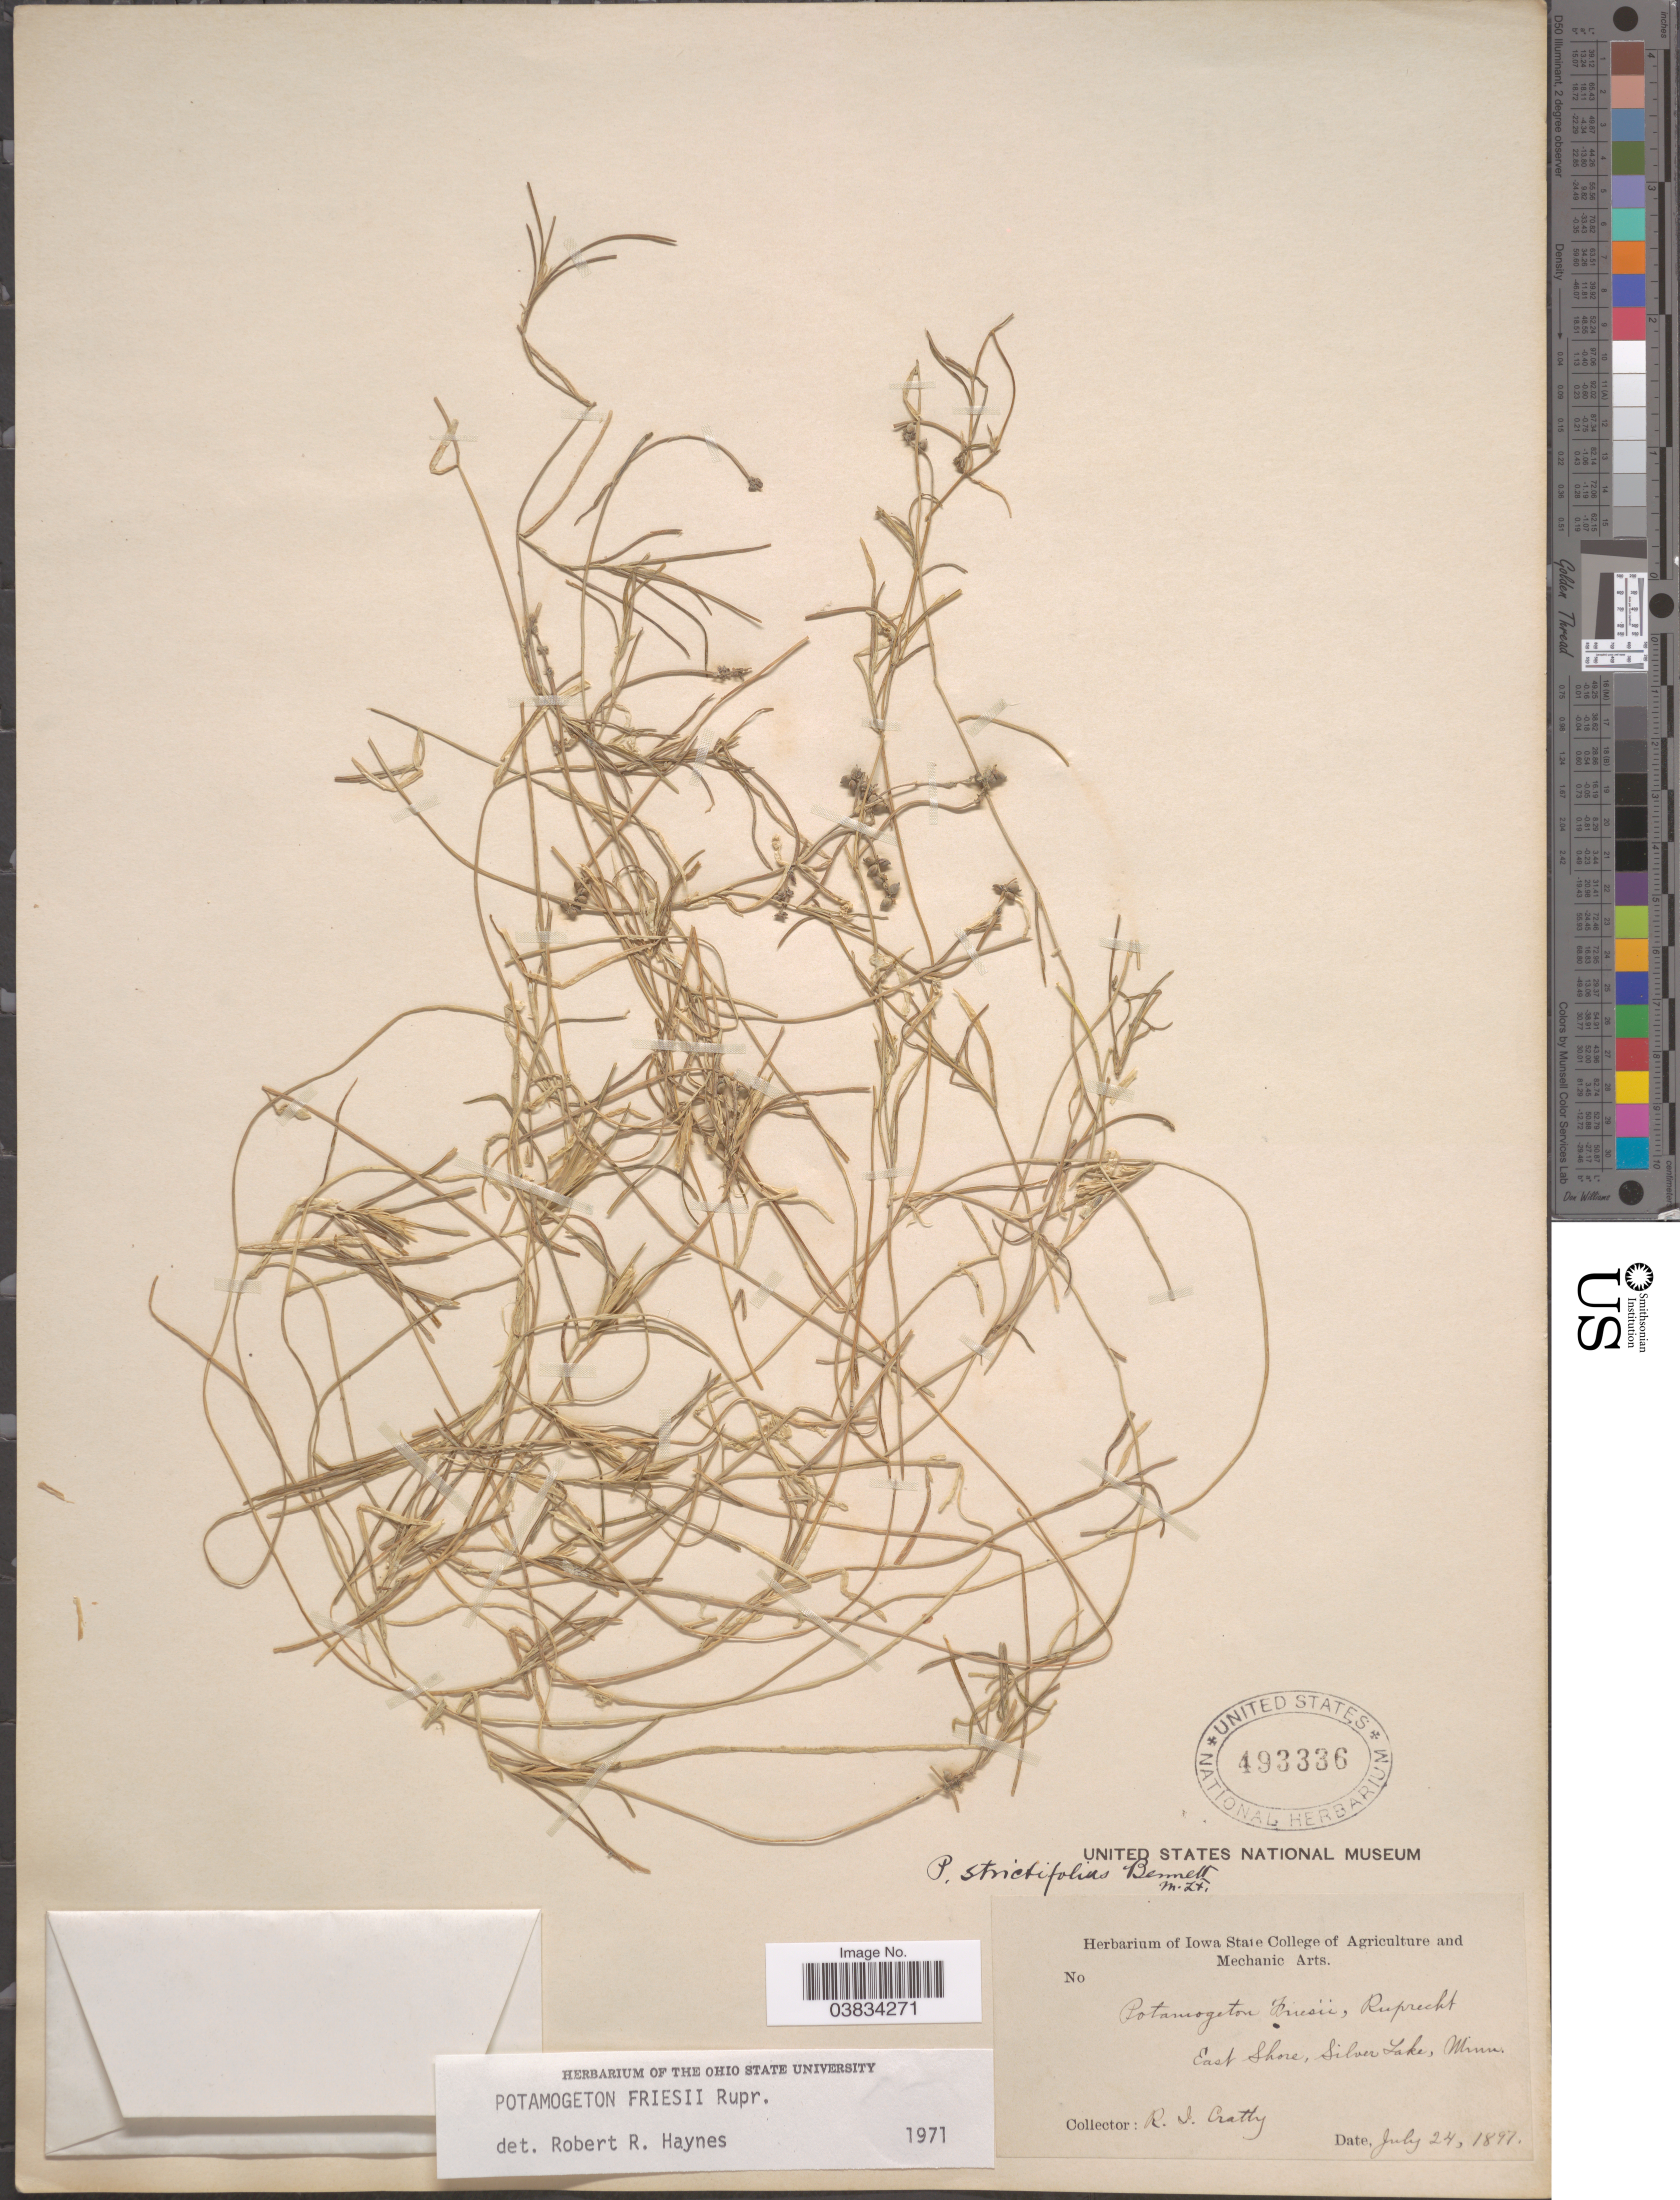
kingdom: Plantae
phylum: Tracheophyta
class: Liliopsida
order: Alismatales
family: Potamogetonaceae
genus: Potamogeton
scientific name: Potamogeton friesii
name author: Rupr.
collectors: R. Cratty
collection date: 1897-07-24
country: United States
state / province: Minnesota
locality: East shore, Silver Lake.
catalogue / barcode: US 493336